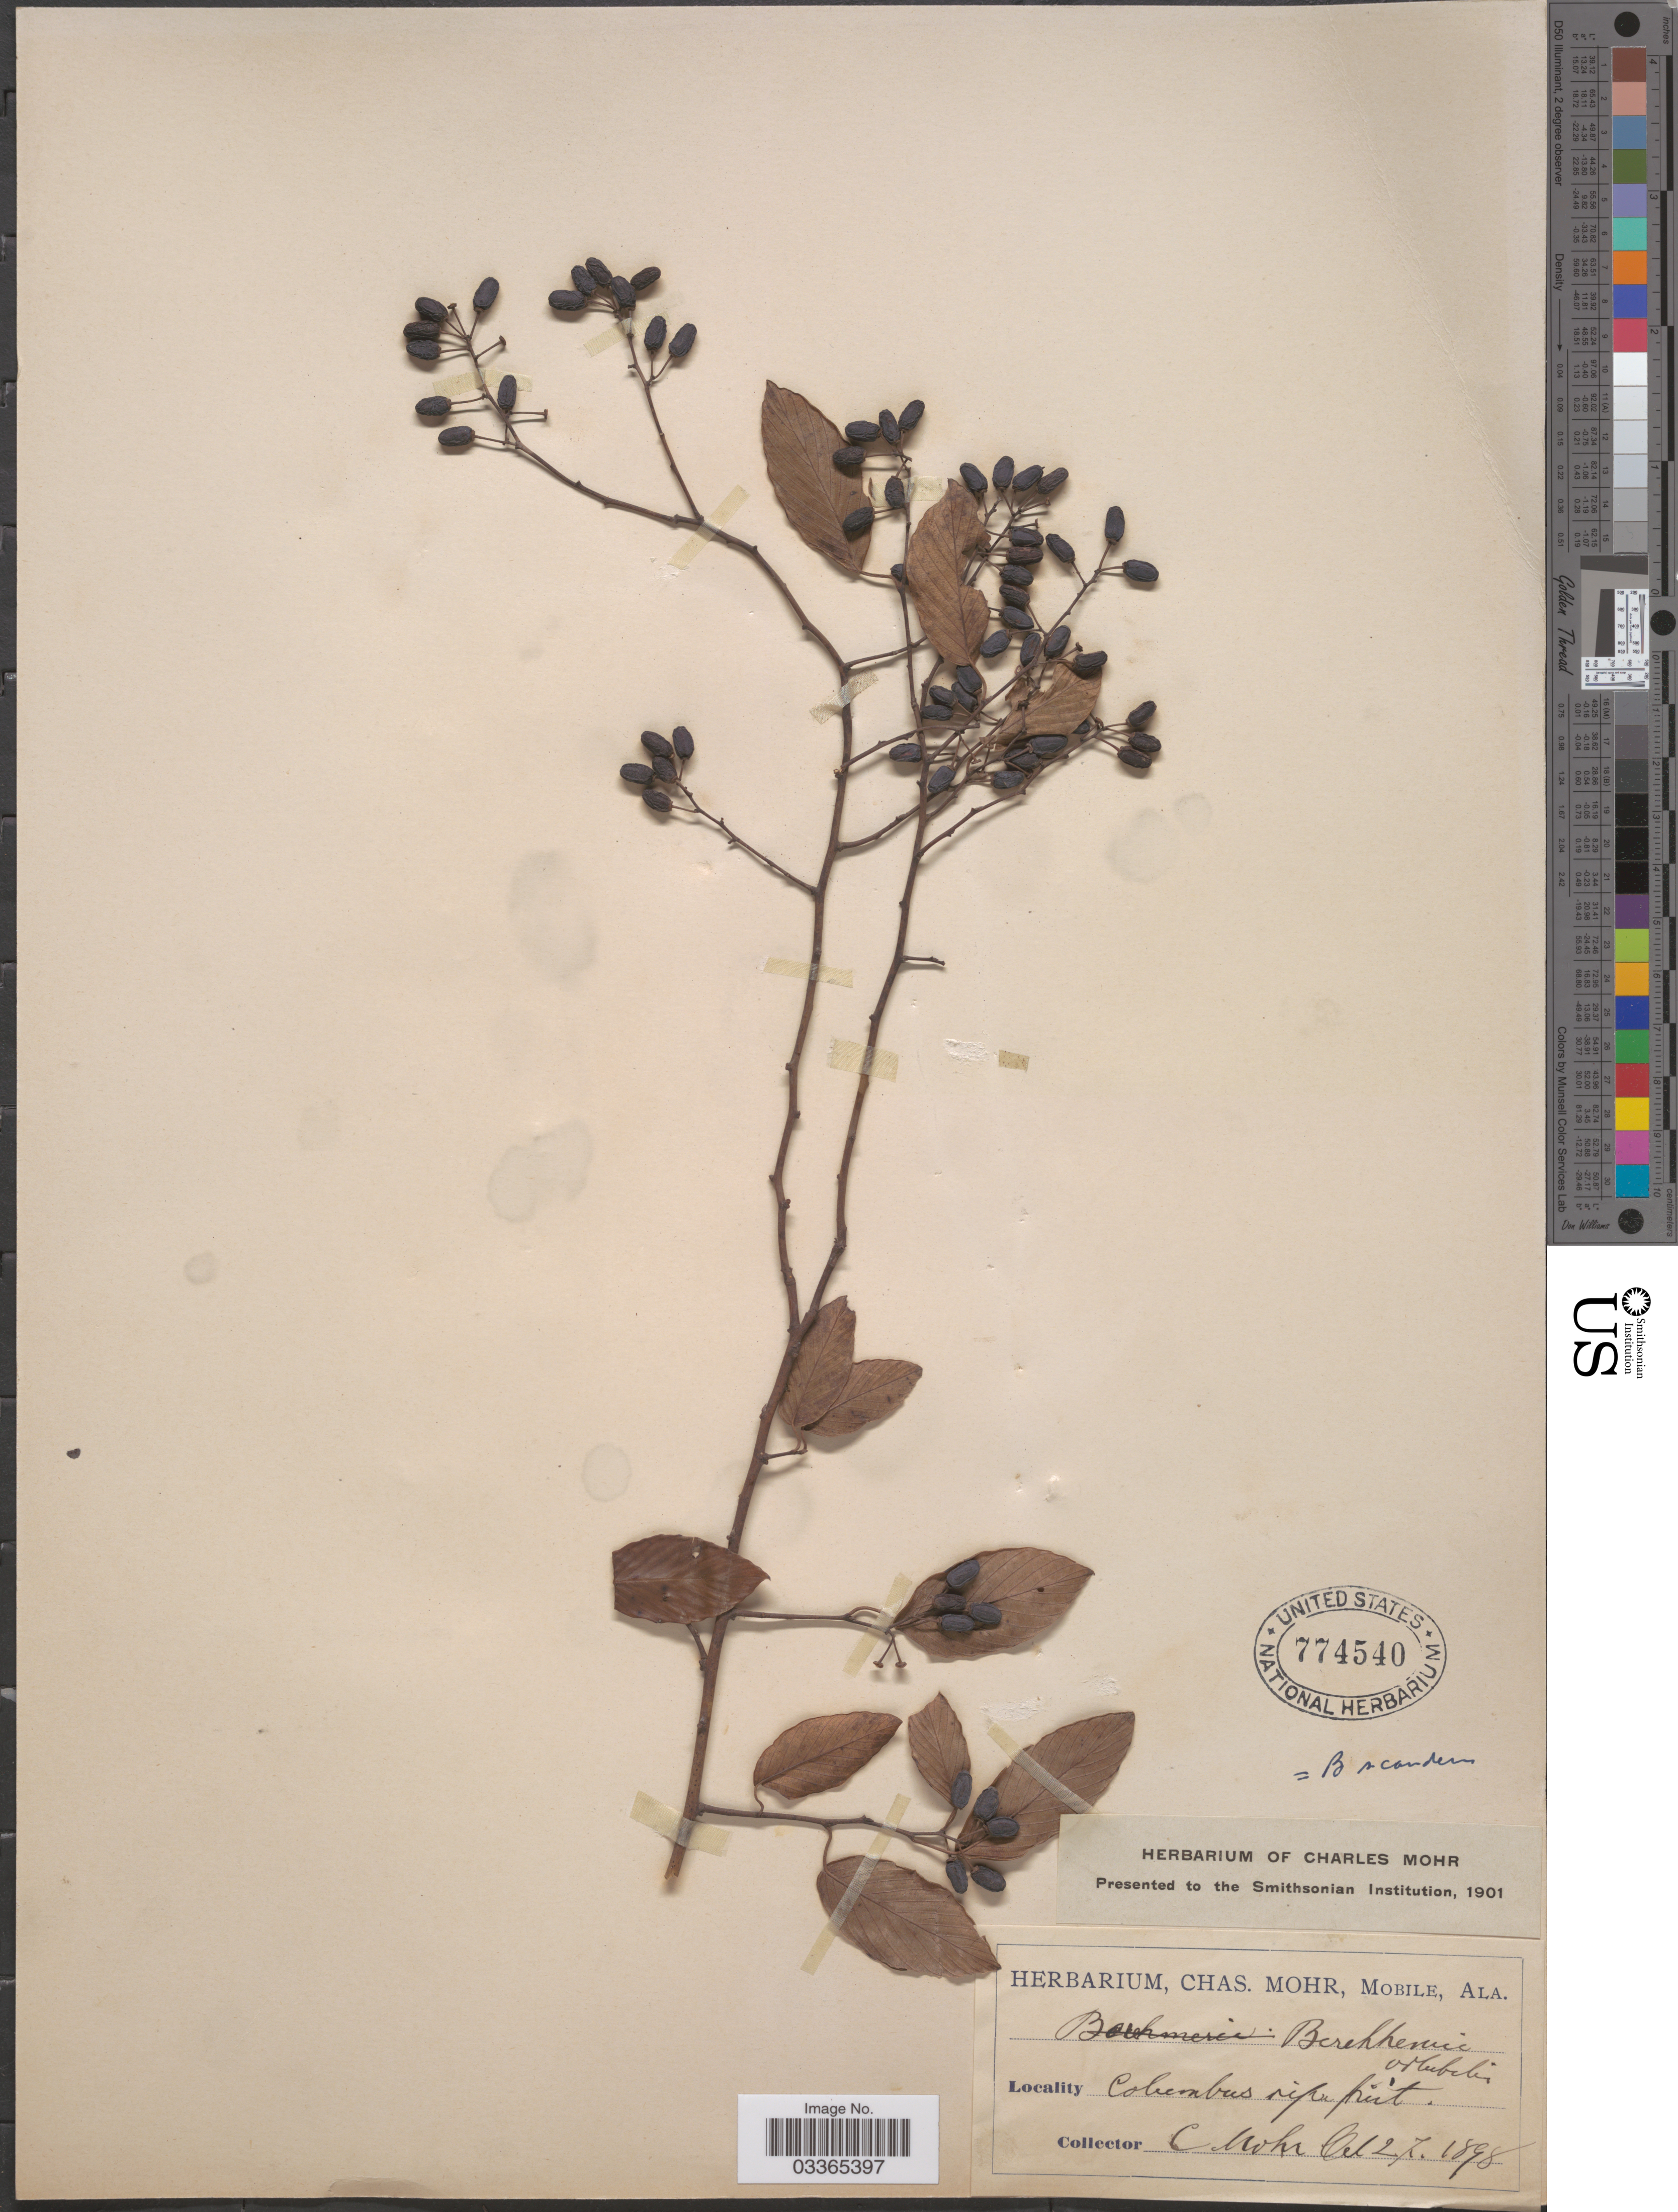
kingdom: Plantae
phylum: Tracheophyta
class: Magnoliopsida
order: Rosales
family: Rhamnaceae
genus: Berchemia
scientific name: Berchemia scandens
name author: (Hill) K. Koch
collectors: Mohr, C. T. (herbarium)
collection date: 1898-10-27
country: United States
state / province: Alabama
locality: Columbus.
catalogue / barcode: US 774540